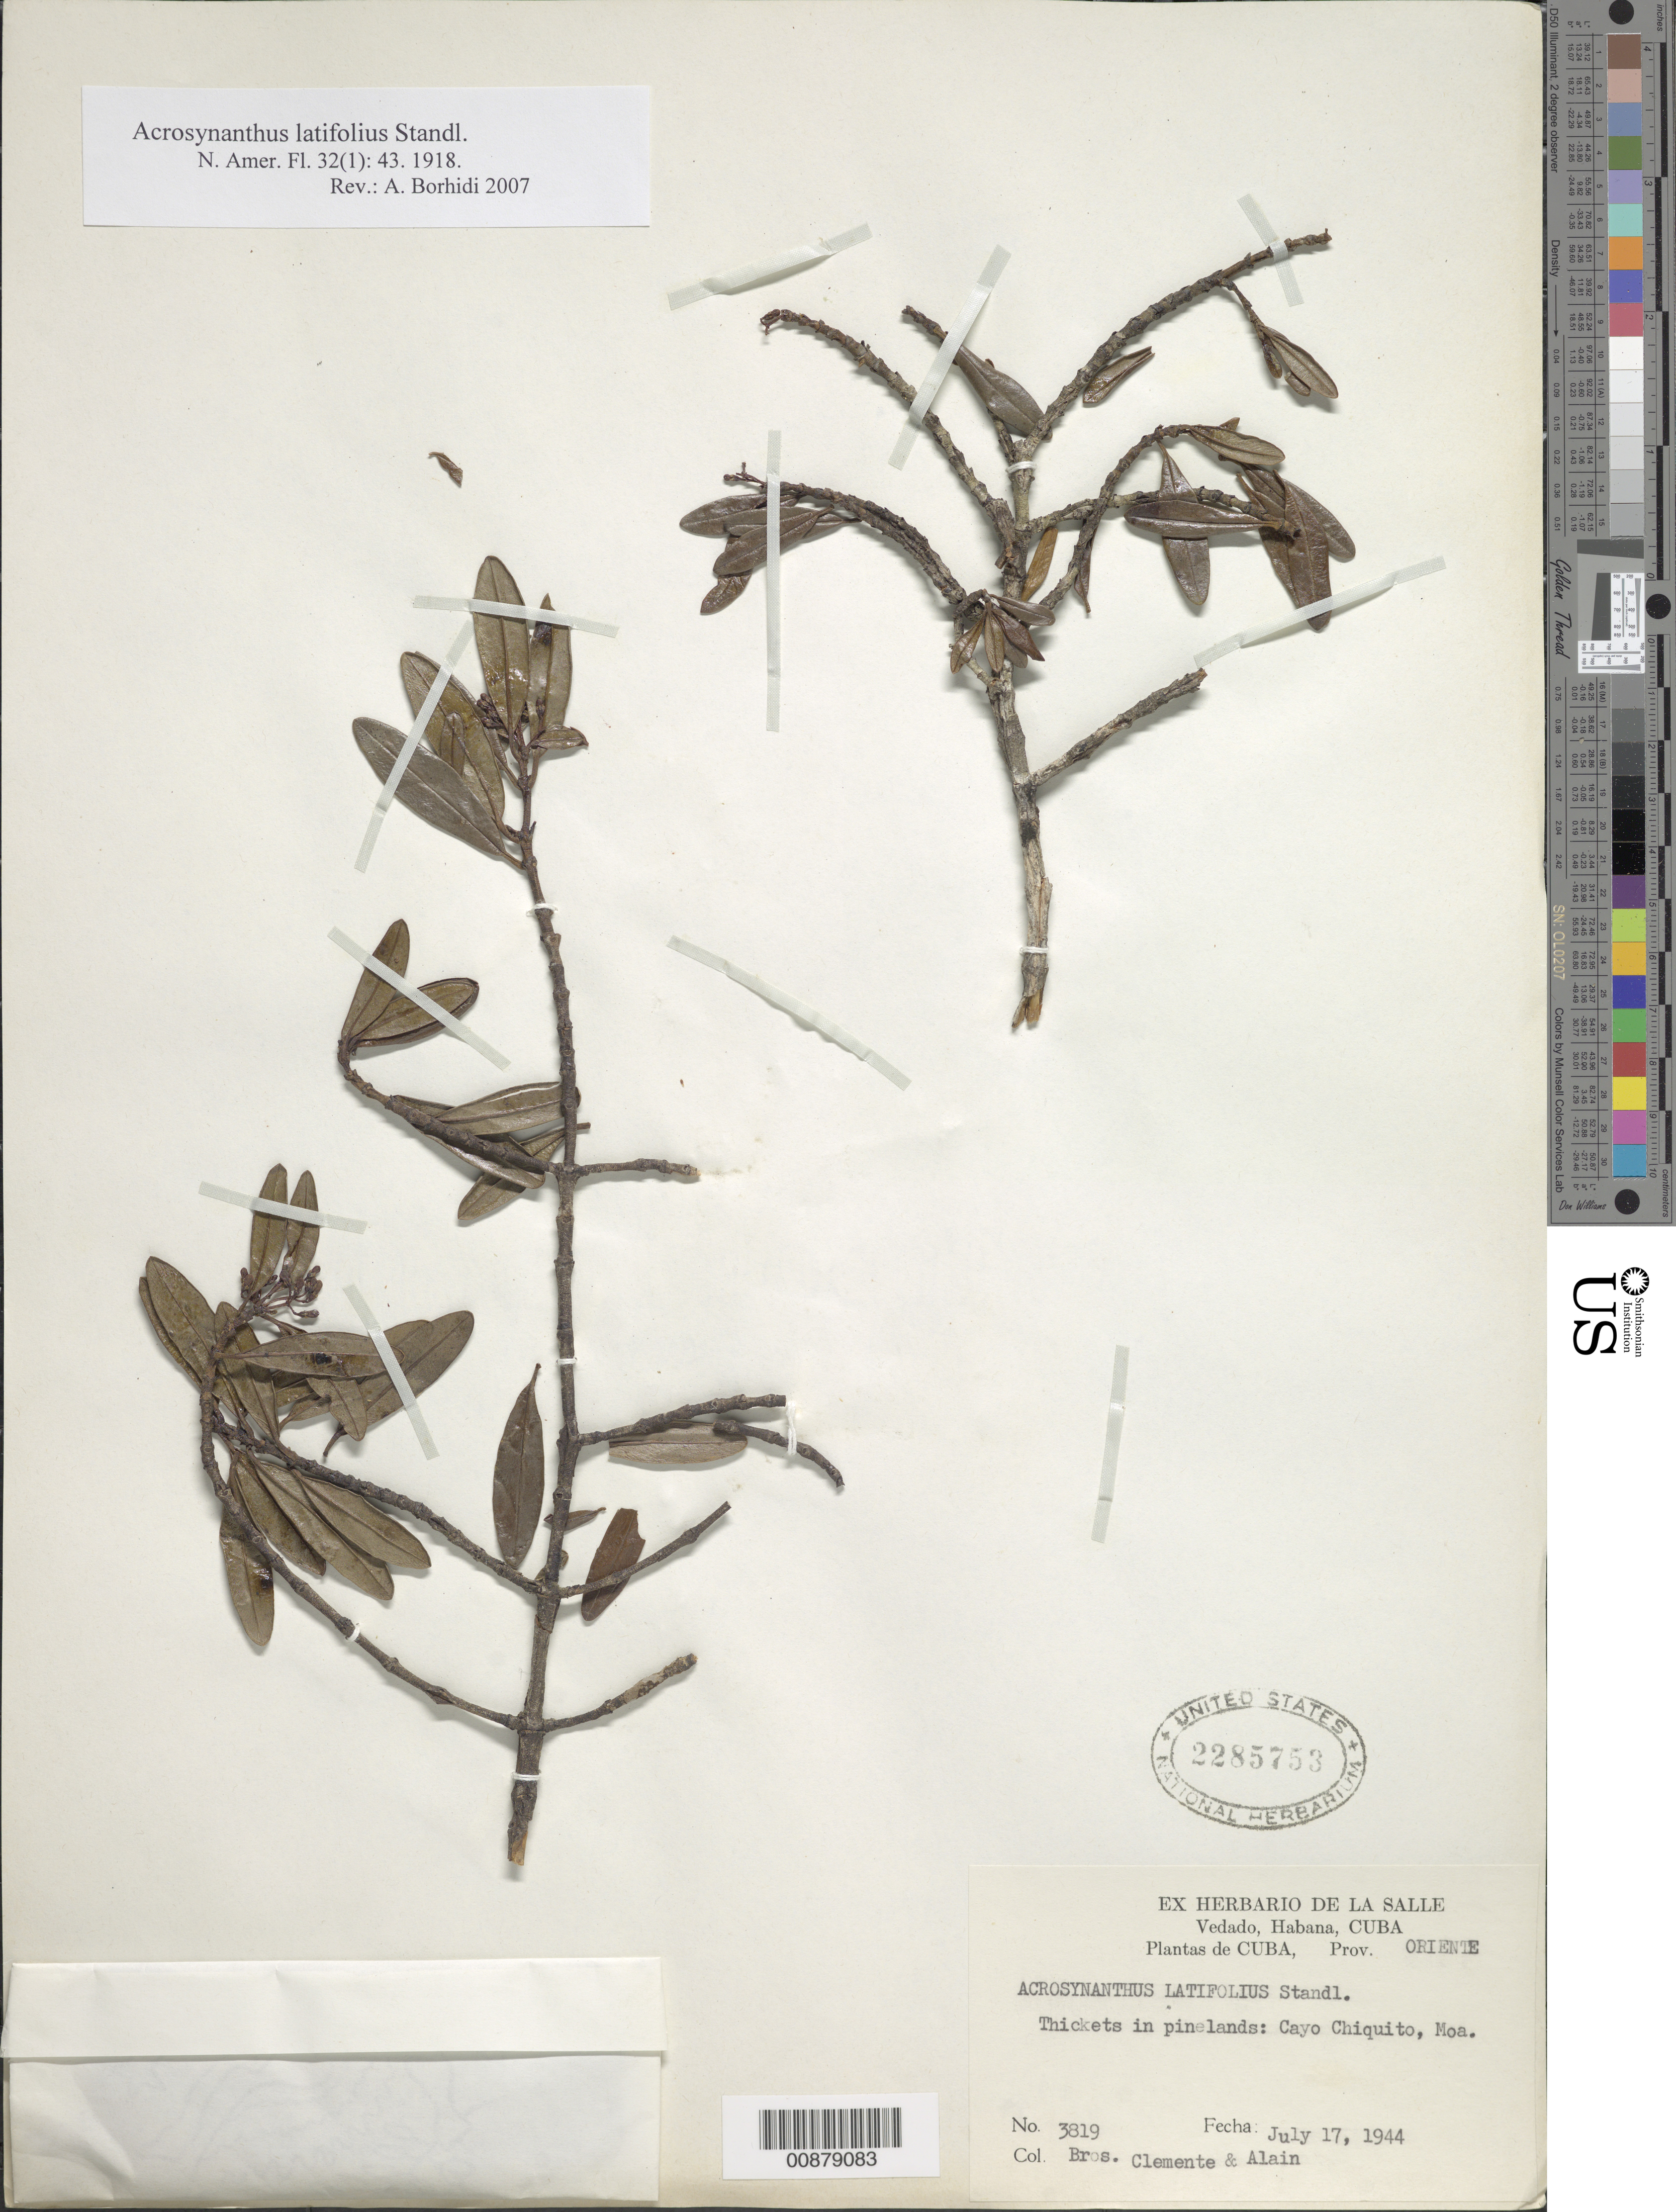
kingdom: Plantae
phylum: Tracheophyta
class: Magnoliopsida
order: Gentianales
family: Rubiaceae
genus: Acrosynanthus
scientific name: Acrosynanthus latifolius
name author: Standl.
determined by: Borhidi, Attila L.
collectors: Bro. Clemente & A. H. Liogier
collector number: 3819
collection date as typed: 17 Jul 1944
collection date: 1944-07-17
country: Cuba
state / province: Holguín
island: Cuba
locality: Cayo Chiquito, Moa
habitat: Thickets in pinelands.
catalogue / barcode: US 2285753